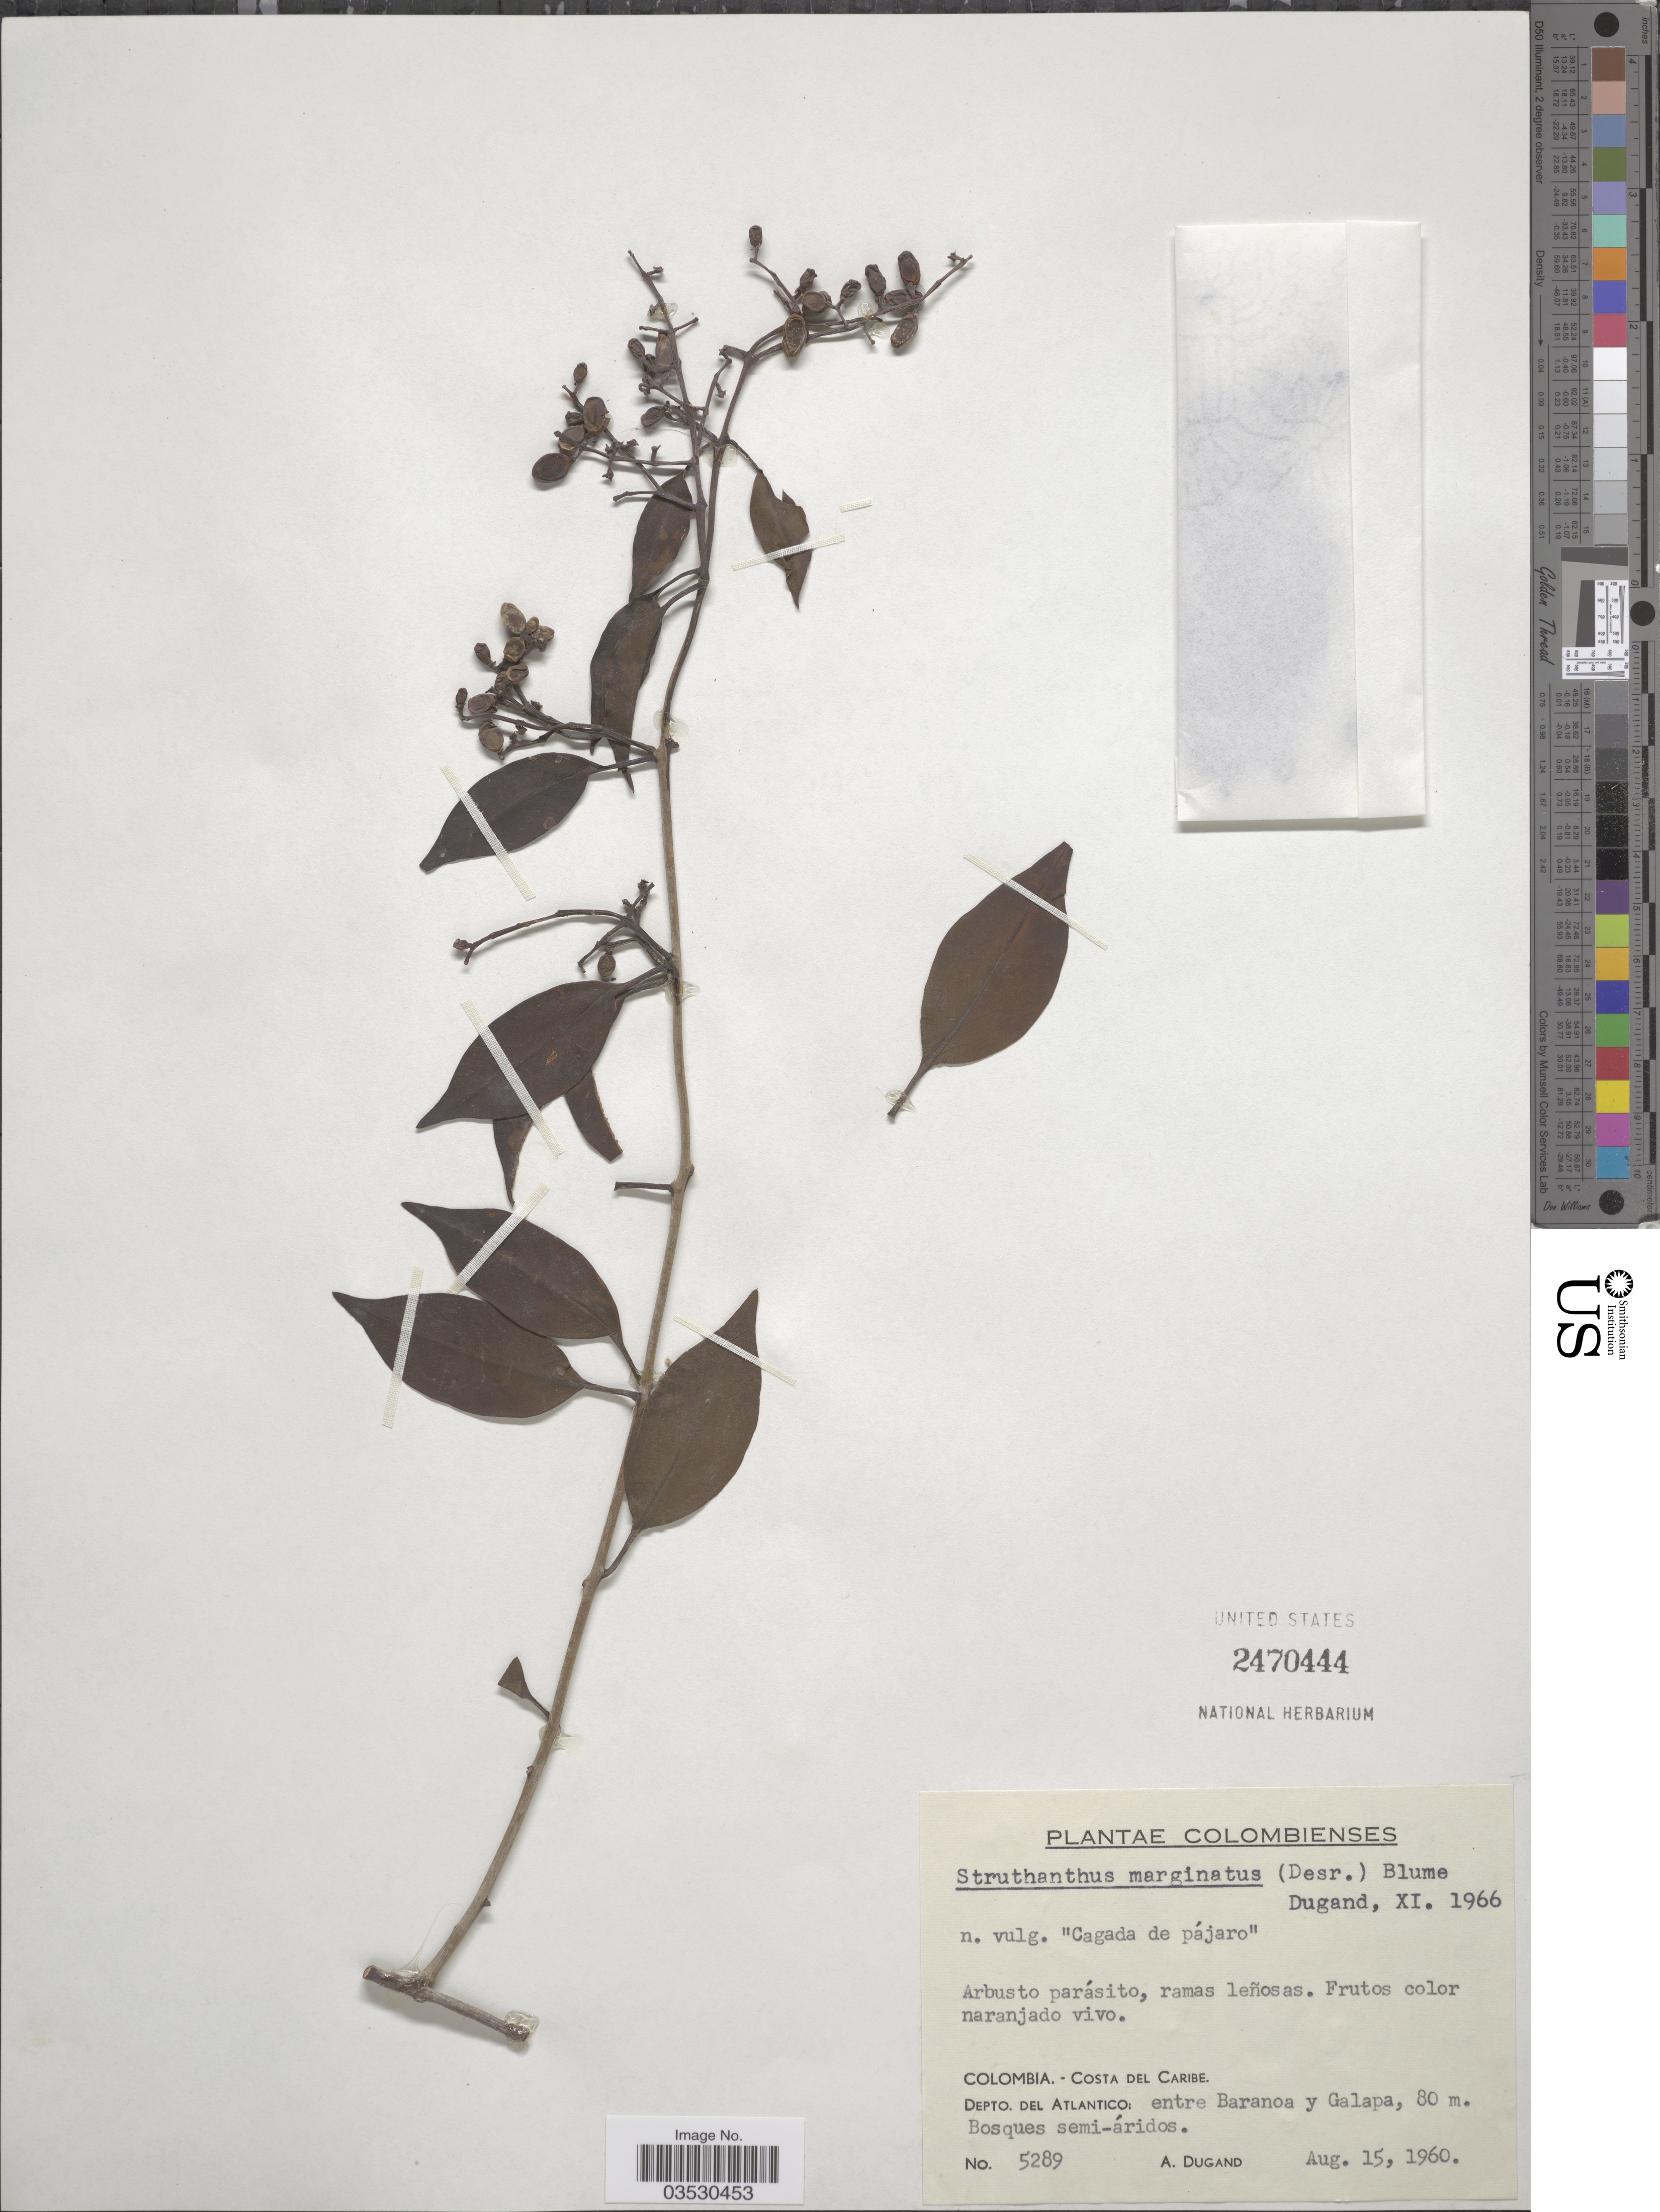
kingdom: Plantae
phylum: Tracheophyta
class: Magnoliopsida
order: Santalales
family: Loranthaceae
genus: Struthanthus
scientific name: Struthanthus marginatus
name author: (Desr.) Blume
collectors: A. Dugand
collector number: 5289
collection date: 1960-08-15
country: Colombia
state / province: Atlántico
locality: Costa del Caribe. Depto. del Atlantico: entre Baranoa y Galapa.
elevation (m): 80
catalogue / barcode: US 2470444